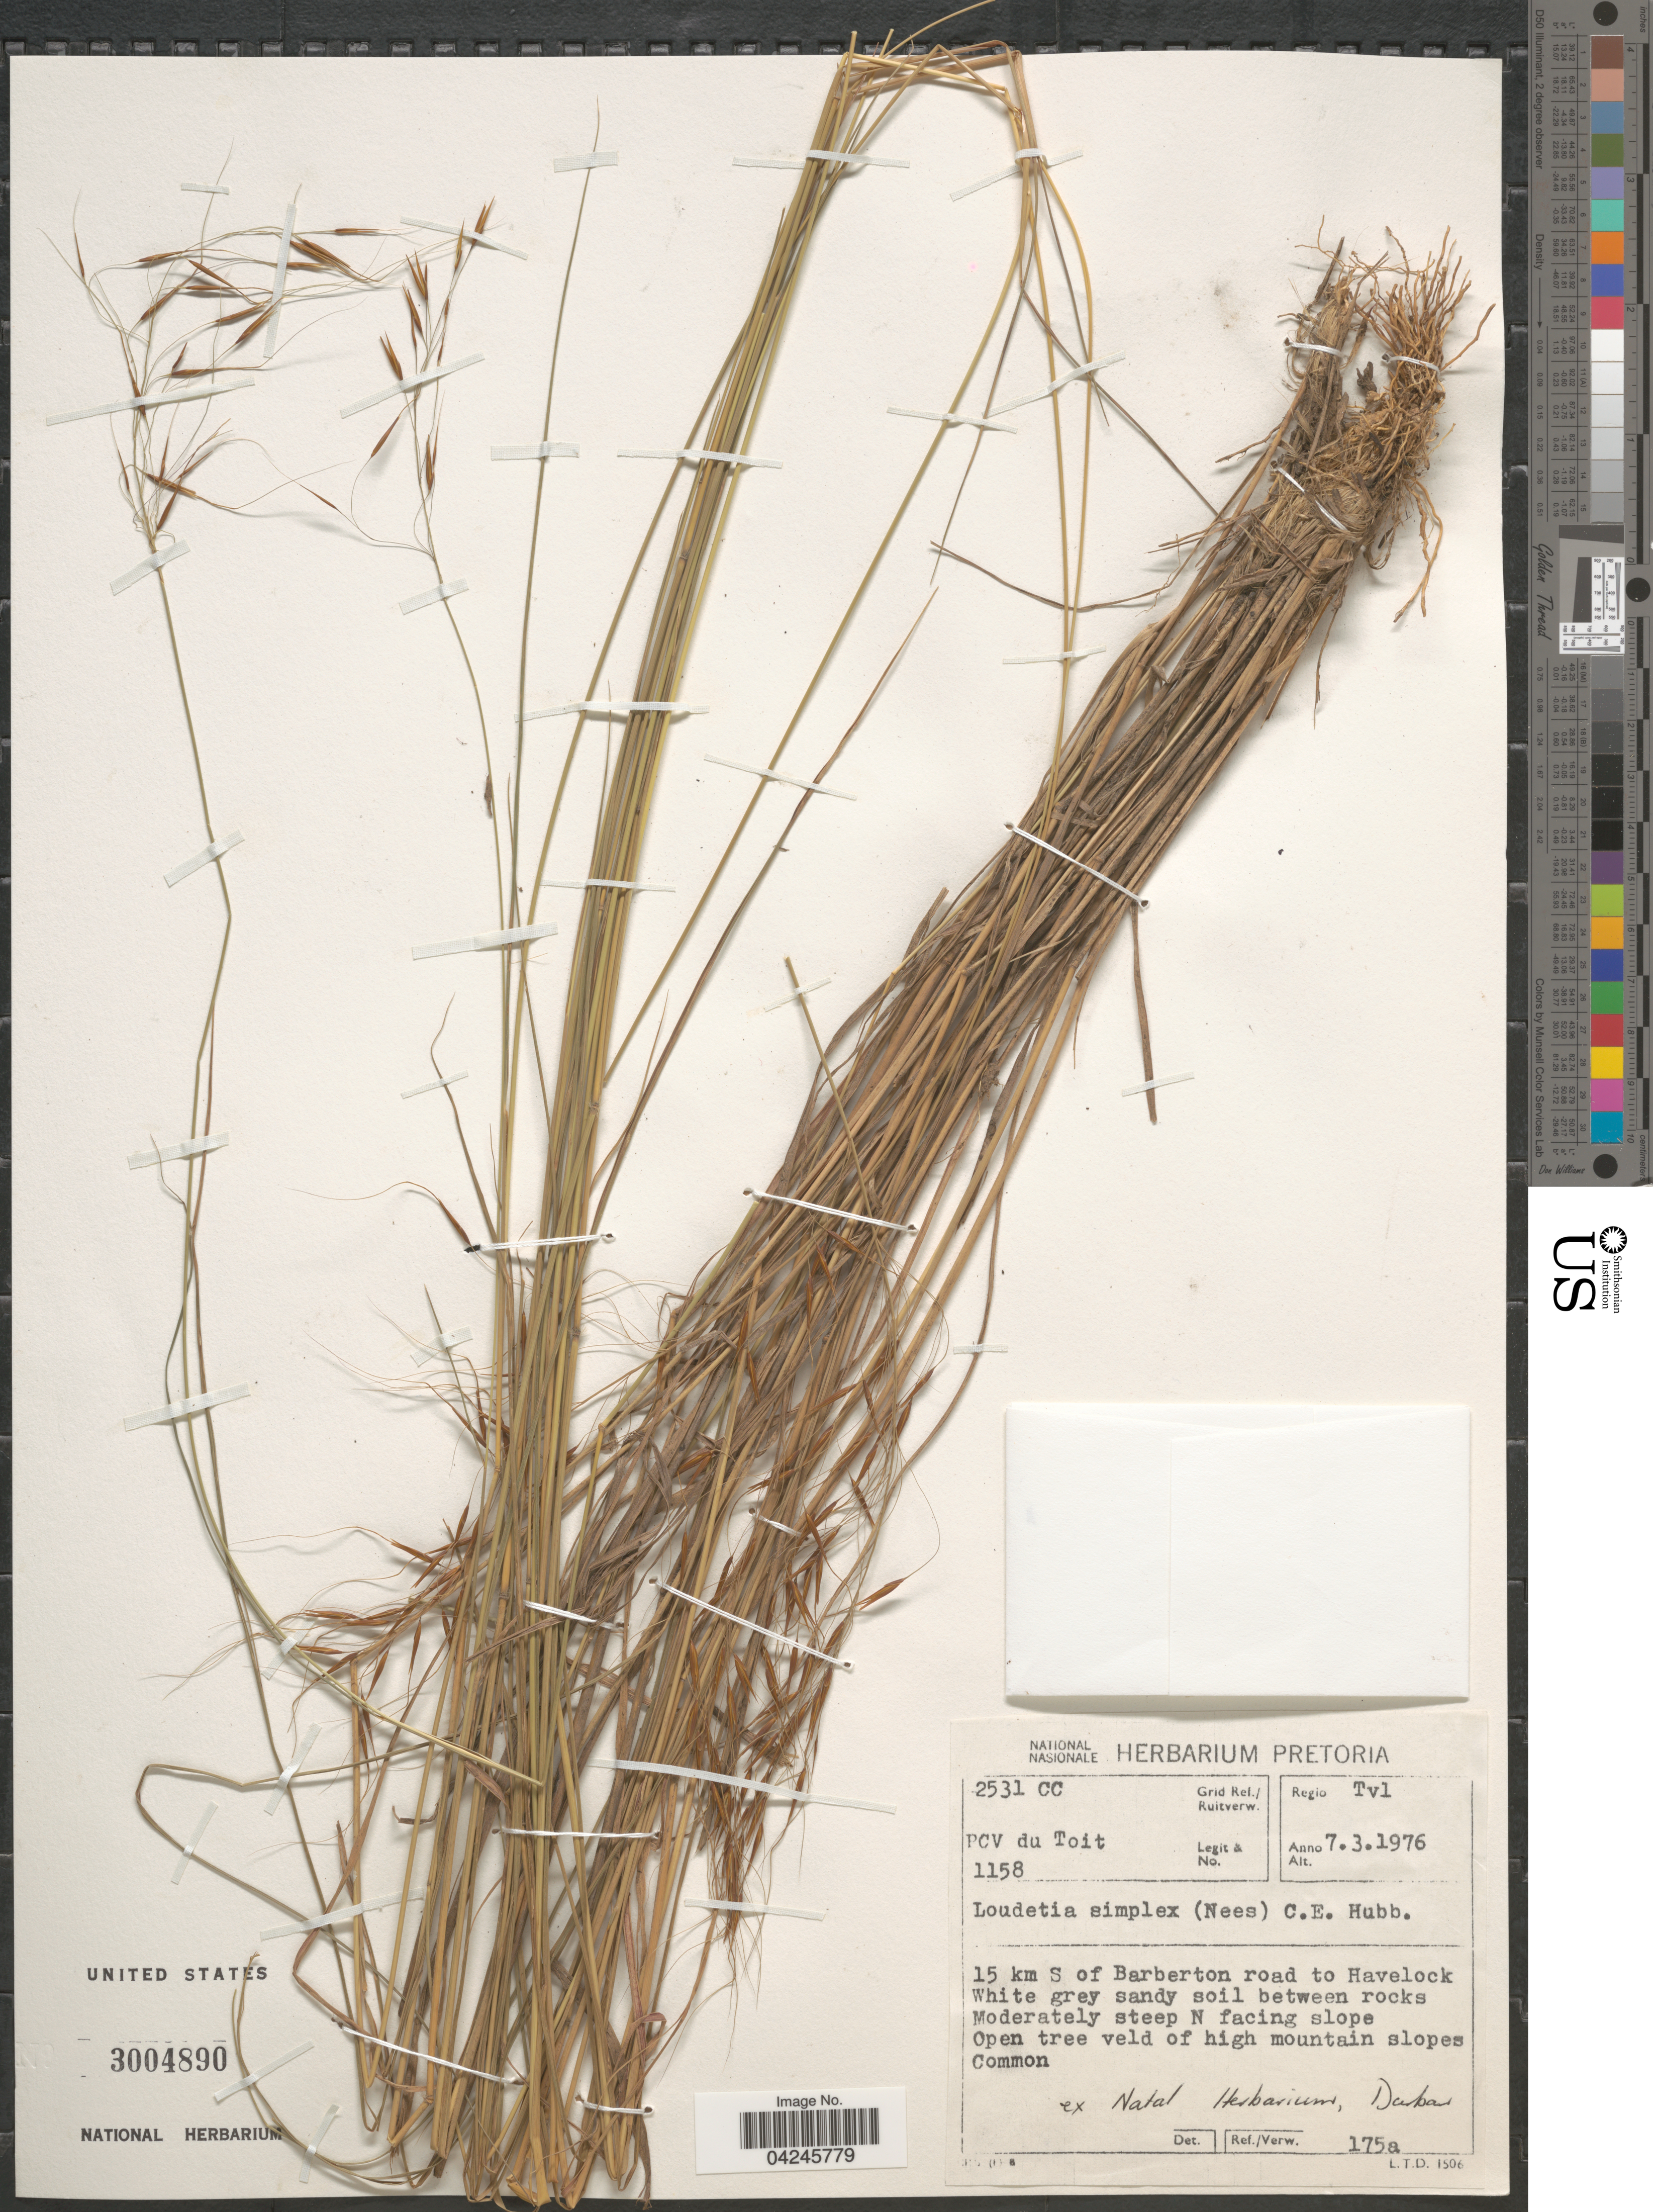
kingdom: Plantae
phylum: Tracheophyta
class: Liliopsida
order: Poales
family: Poaceae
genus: Loudetia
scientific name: Loudetia simplex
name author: (Nees) C.E. Hubb.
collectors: P. Du Toit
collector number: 1158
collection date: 1976-03-07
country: South Africa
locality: Grid Ref./ Ruitverw. 2531 CC. Regio Tvl. 15 km S of Barberton road to Havelock. Between rocks Moderately steep N facing slope. Open tree veld of high mountain slopes.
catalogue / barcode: US 3004890